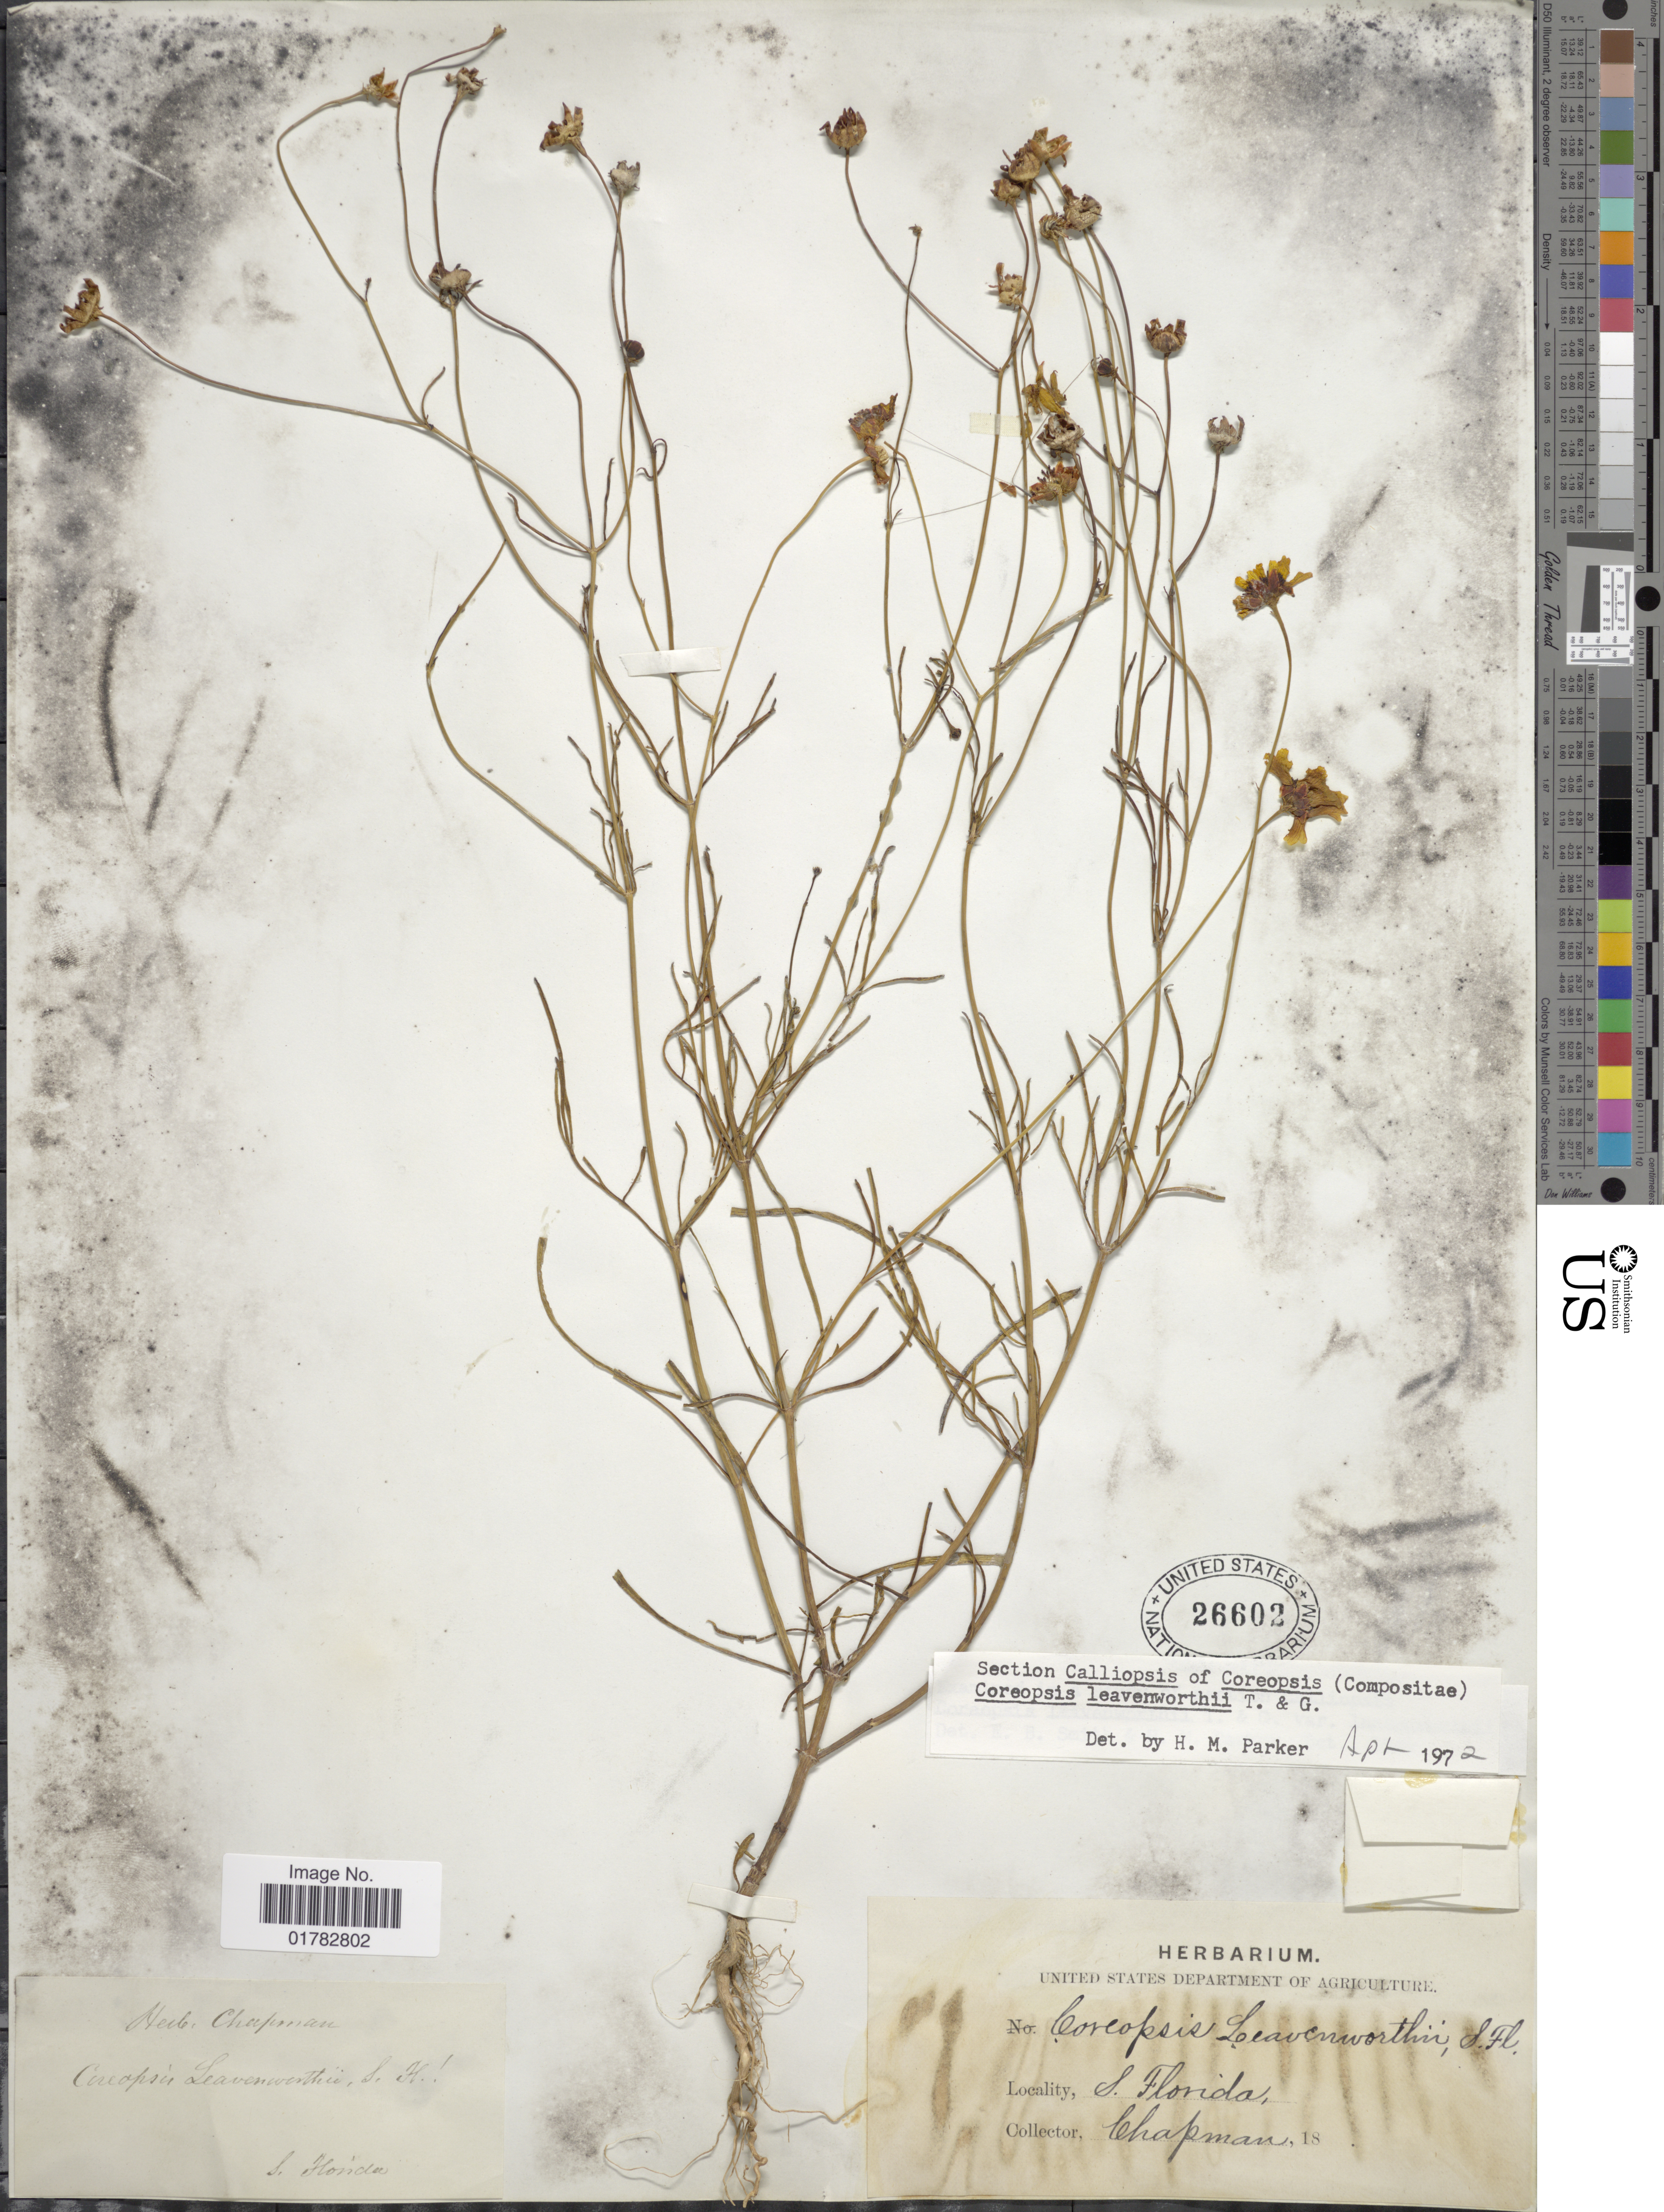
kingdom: Plantae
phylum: Tracheophyta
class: Magnoliopsida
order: Asterales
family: Asteraceae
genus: Coreopsis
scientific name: Coreopsis leavenworthii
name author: Torr. & A. Gray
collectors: A. Chapman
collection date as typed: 18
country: United States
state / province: Florida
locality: S. Florida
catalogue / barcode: US 26602